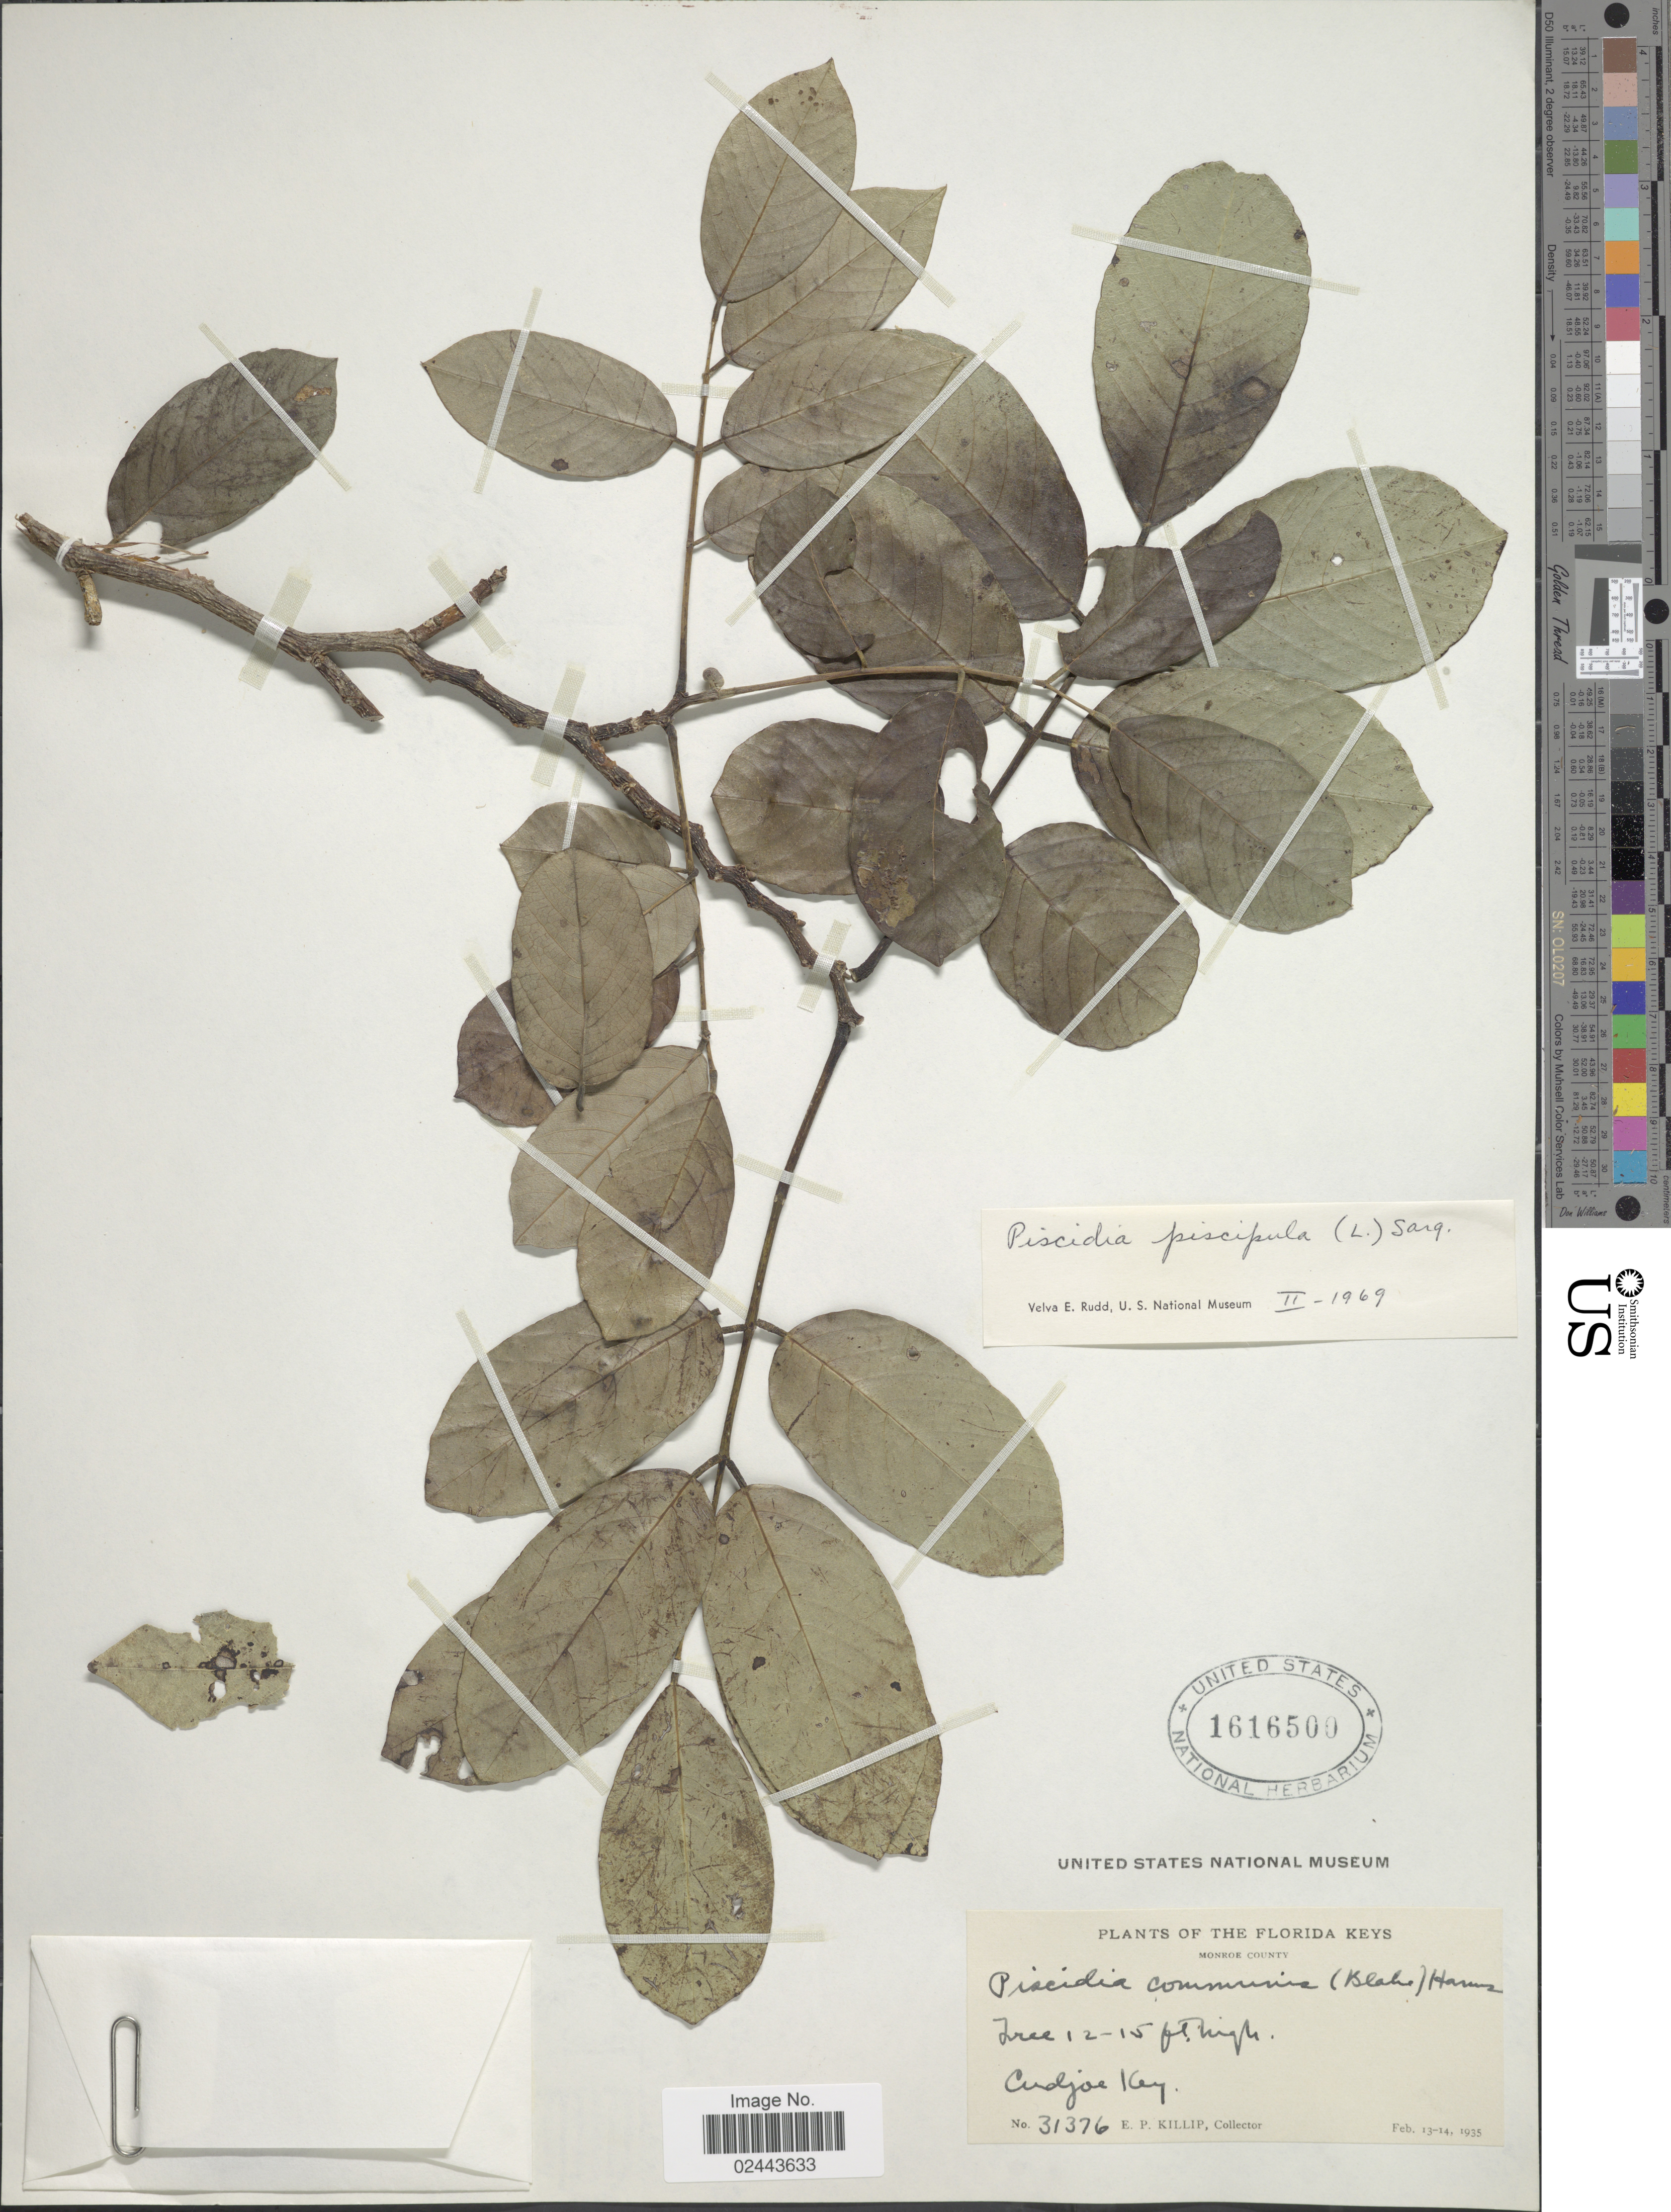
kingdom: Plantae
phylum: Tracheophyta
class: Magnoliopsida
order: Fabales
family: Fabaceae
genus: Piscidia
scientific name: Piscidia piscipula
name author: (L.) Sarg.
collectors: E. P. Killip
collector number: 31376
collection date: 1935-02-13/1935-02-14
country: United States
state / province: Florida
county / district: Monroe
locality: Florida Keys, Monroe County, Cudjoe Key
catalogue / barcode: US 1616500